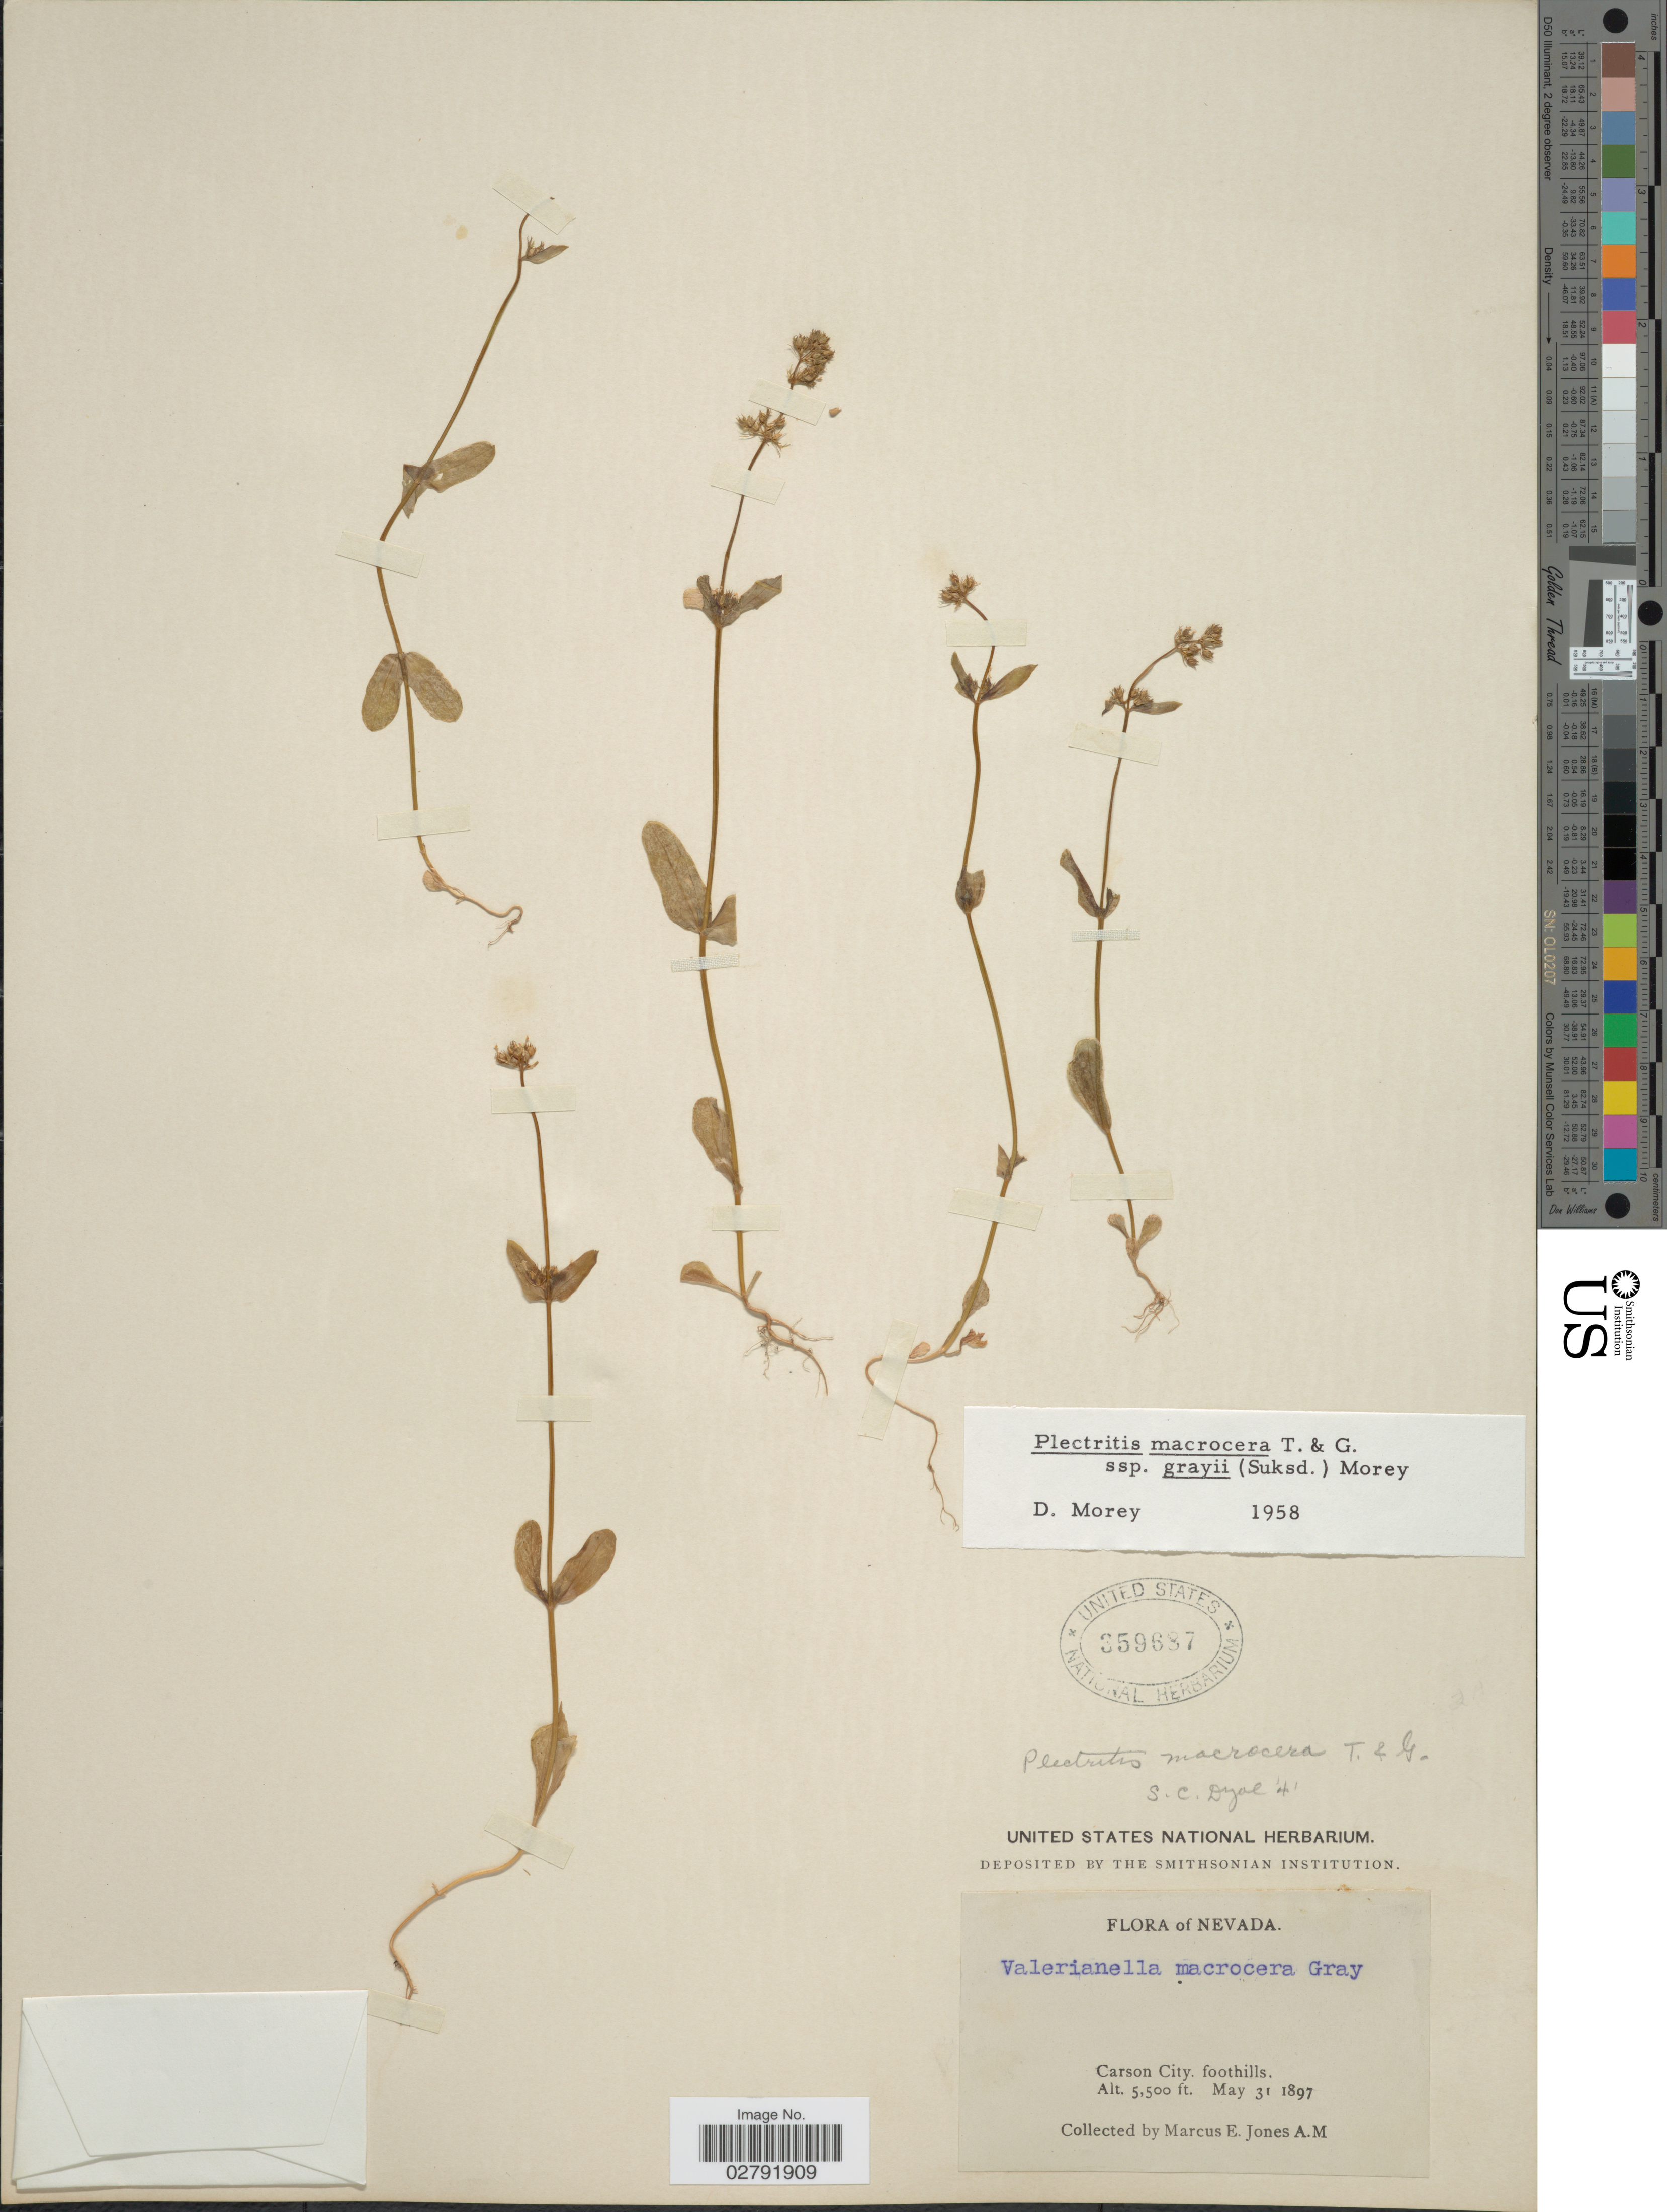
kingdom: Plantae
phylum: Tracheophyta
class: Magnoliopsida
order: Dipsacales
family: Caprifoliaceae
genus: Plectritis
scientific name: Plectritis macrocera subsp. grayi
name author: (Suksd.) Morey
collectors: M. E. Jones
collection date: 1897-05-31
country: United States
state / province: Nevada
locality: Carson City.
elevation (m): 1676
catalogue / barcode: US 359687